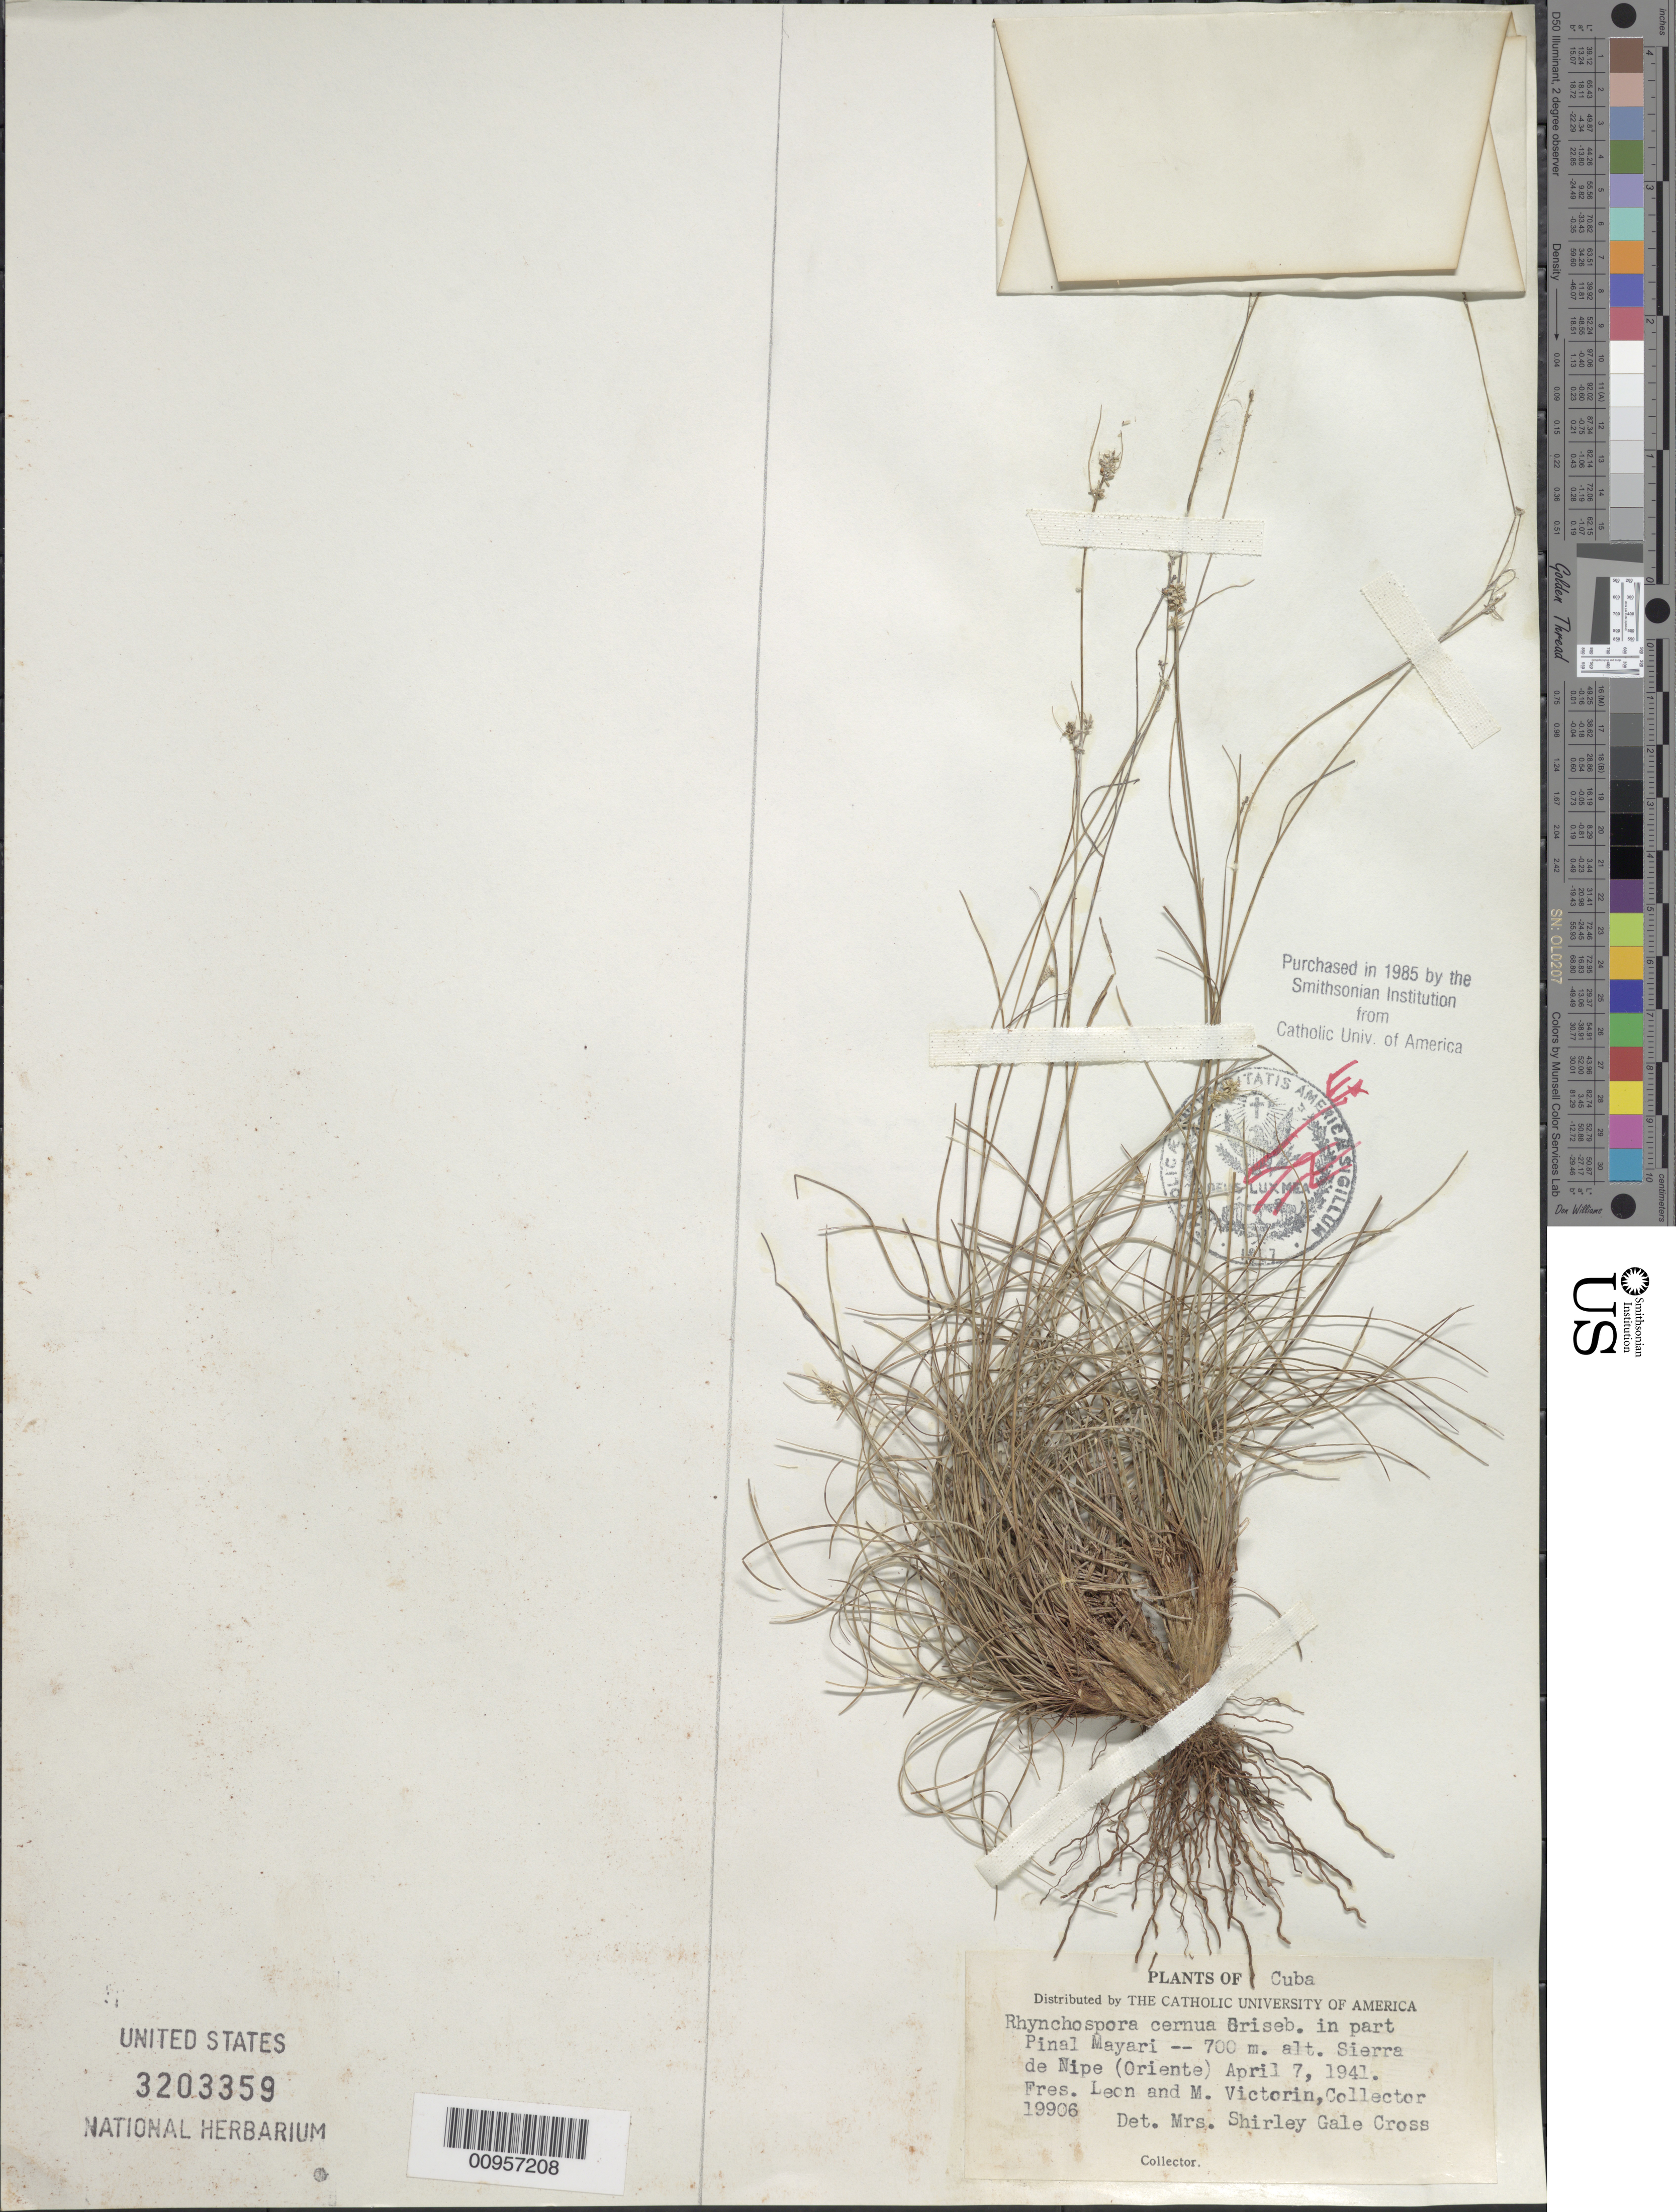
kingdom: Plantae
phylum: Tracheophyta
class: Liliopsida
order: Poales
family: Cyperaceae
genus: Rhynchospora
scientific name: Rhynchospora cernua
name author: Griseb.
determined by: Gale, S.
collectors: F. Leon & F. Victorin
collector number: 19906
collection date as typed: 07 Apr 1941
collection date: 1941-04-07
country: Cuba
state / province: Holguín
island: Cuba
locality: Pinal Mayari, Siera de Nipe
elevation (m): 700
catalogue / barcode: US 3203359